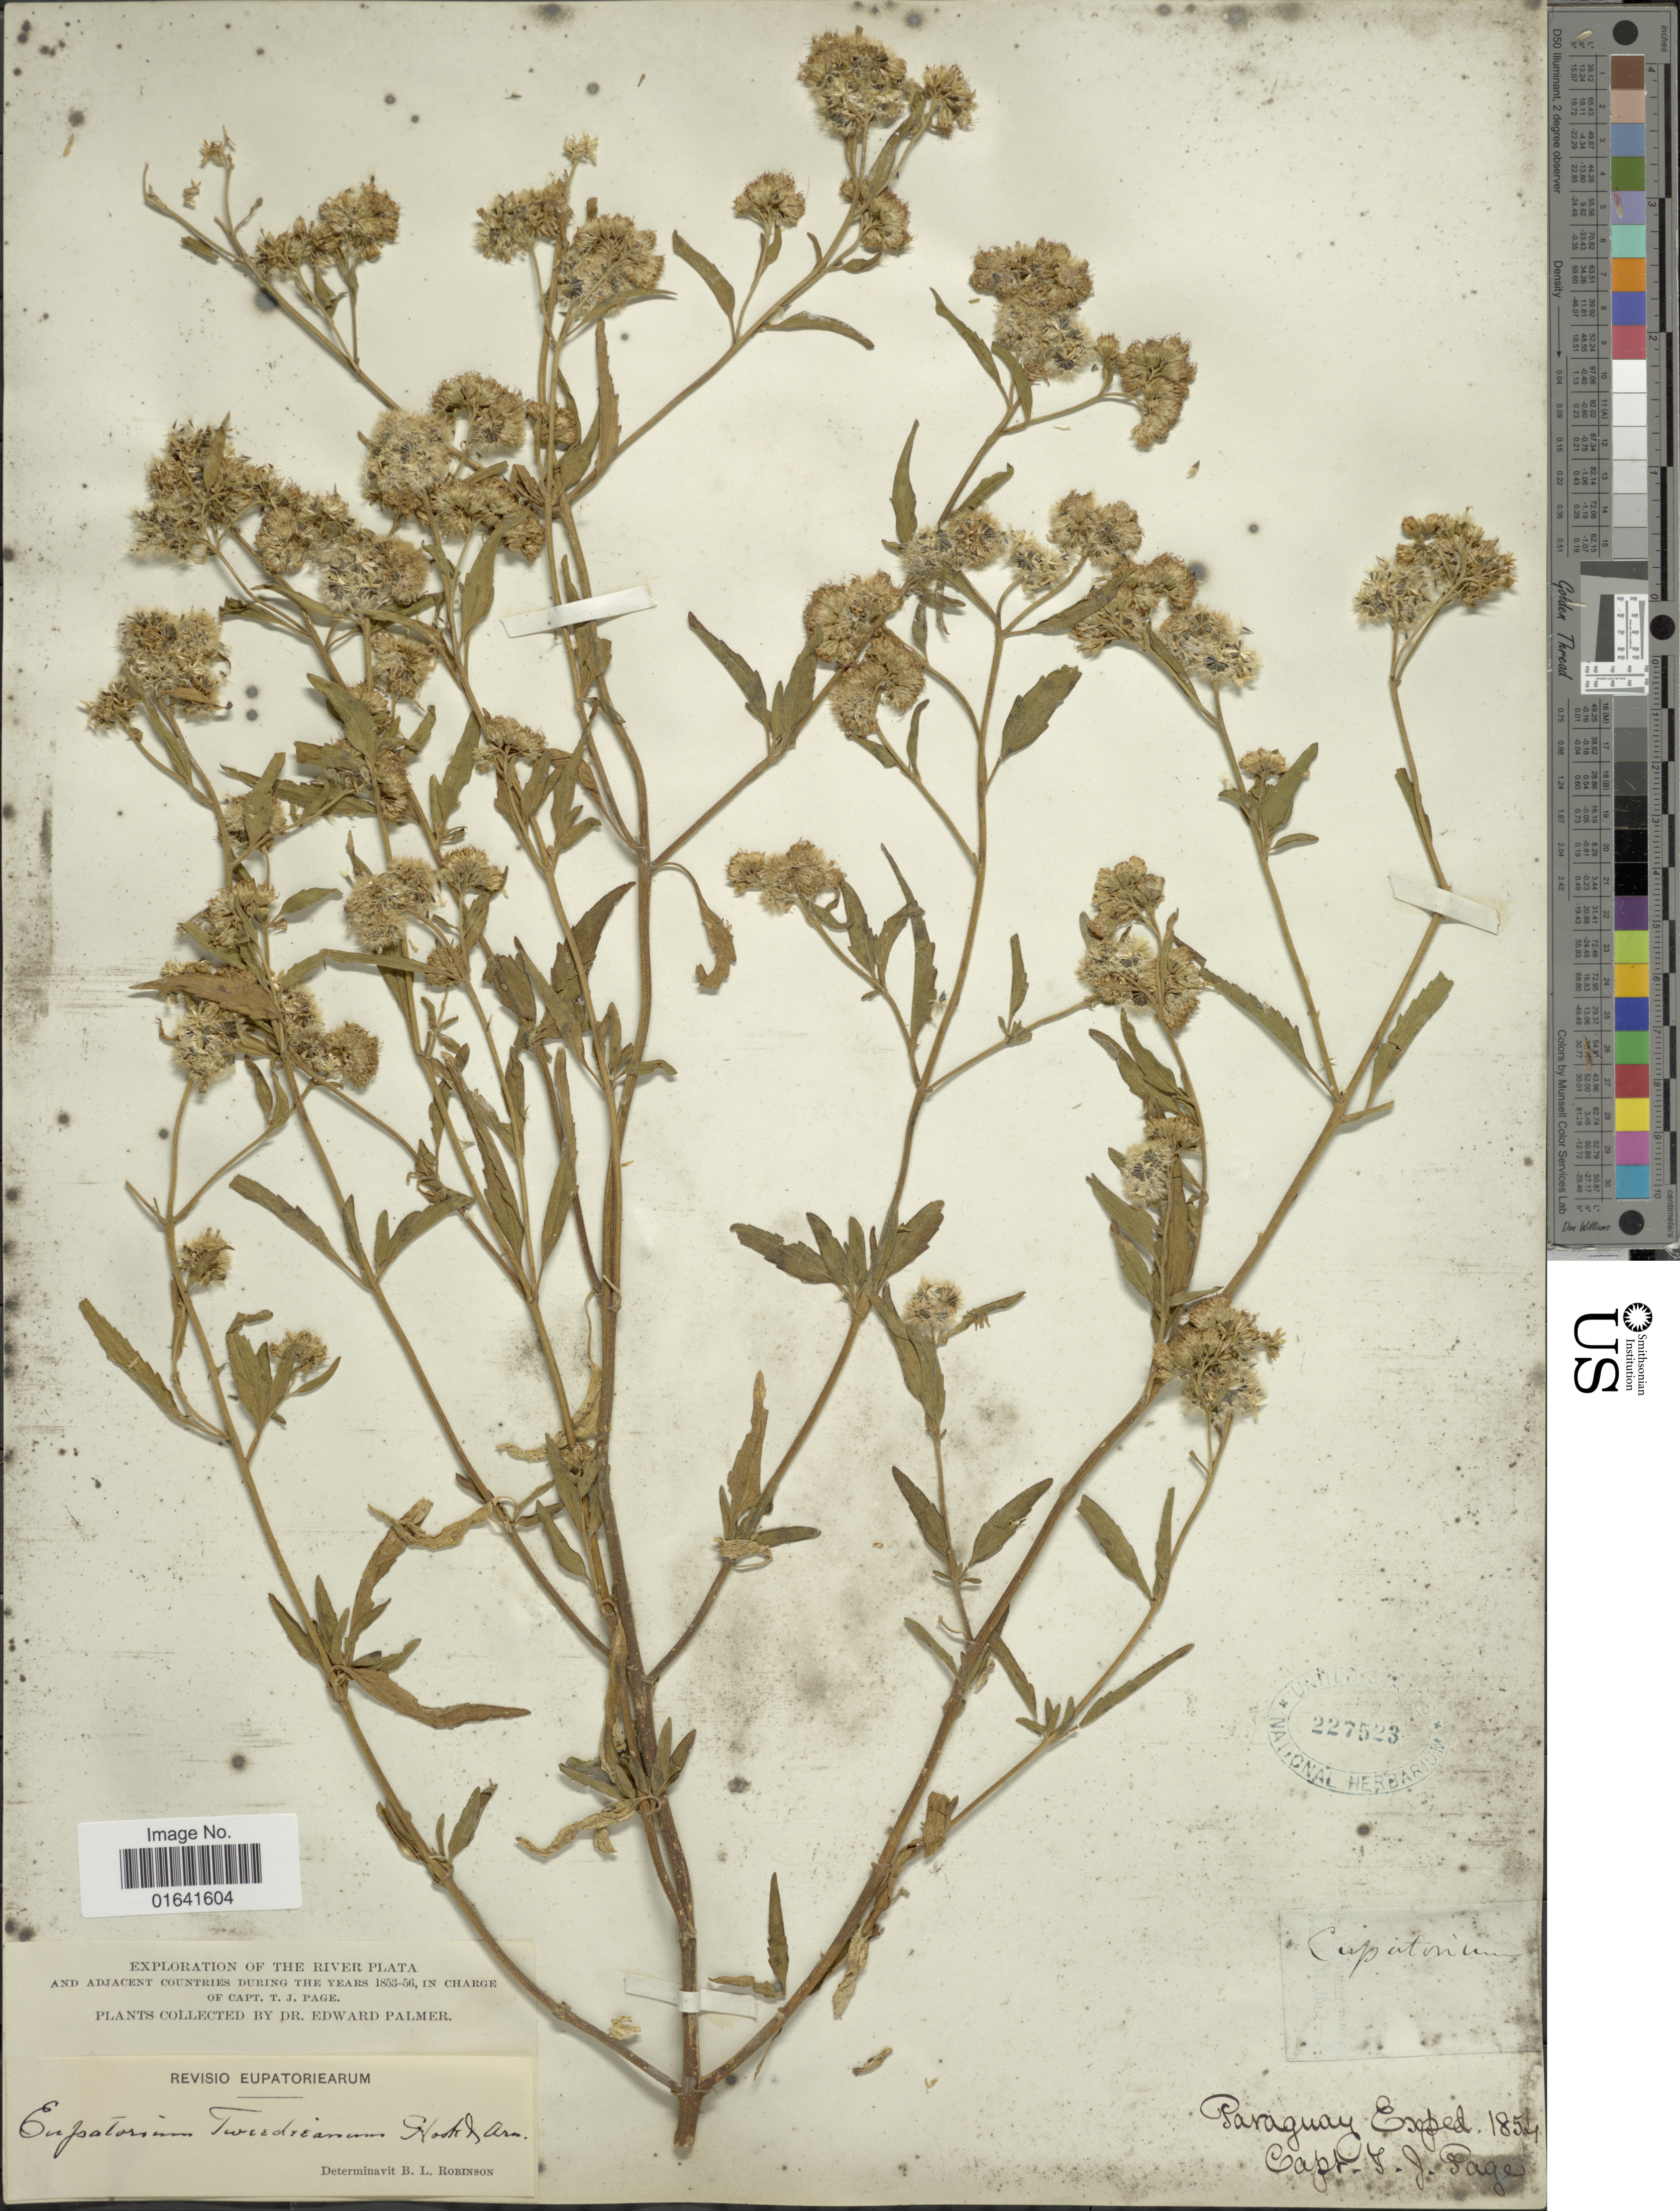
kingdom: Plantae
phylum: Tracheophyta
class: Magnoliopsida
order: Asterales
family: Asteraceae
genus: Hatschbachiella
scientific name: Hatschbachiella tweedieana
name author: (Hook. & Arn.) R.M. King & H. Rob.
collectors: E. Palmer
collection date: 1853/1856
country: Paraguay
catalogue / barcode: US 227523